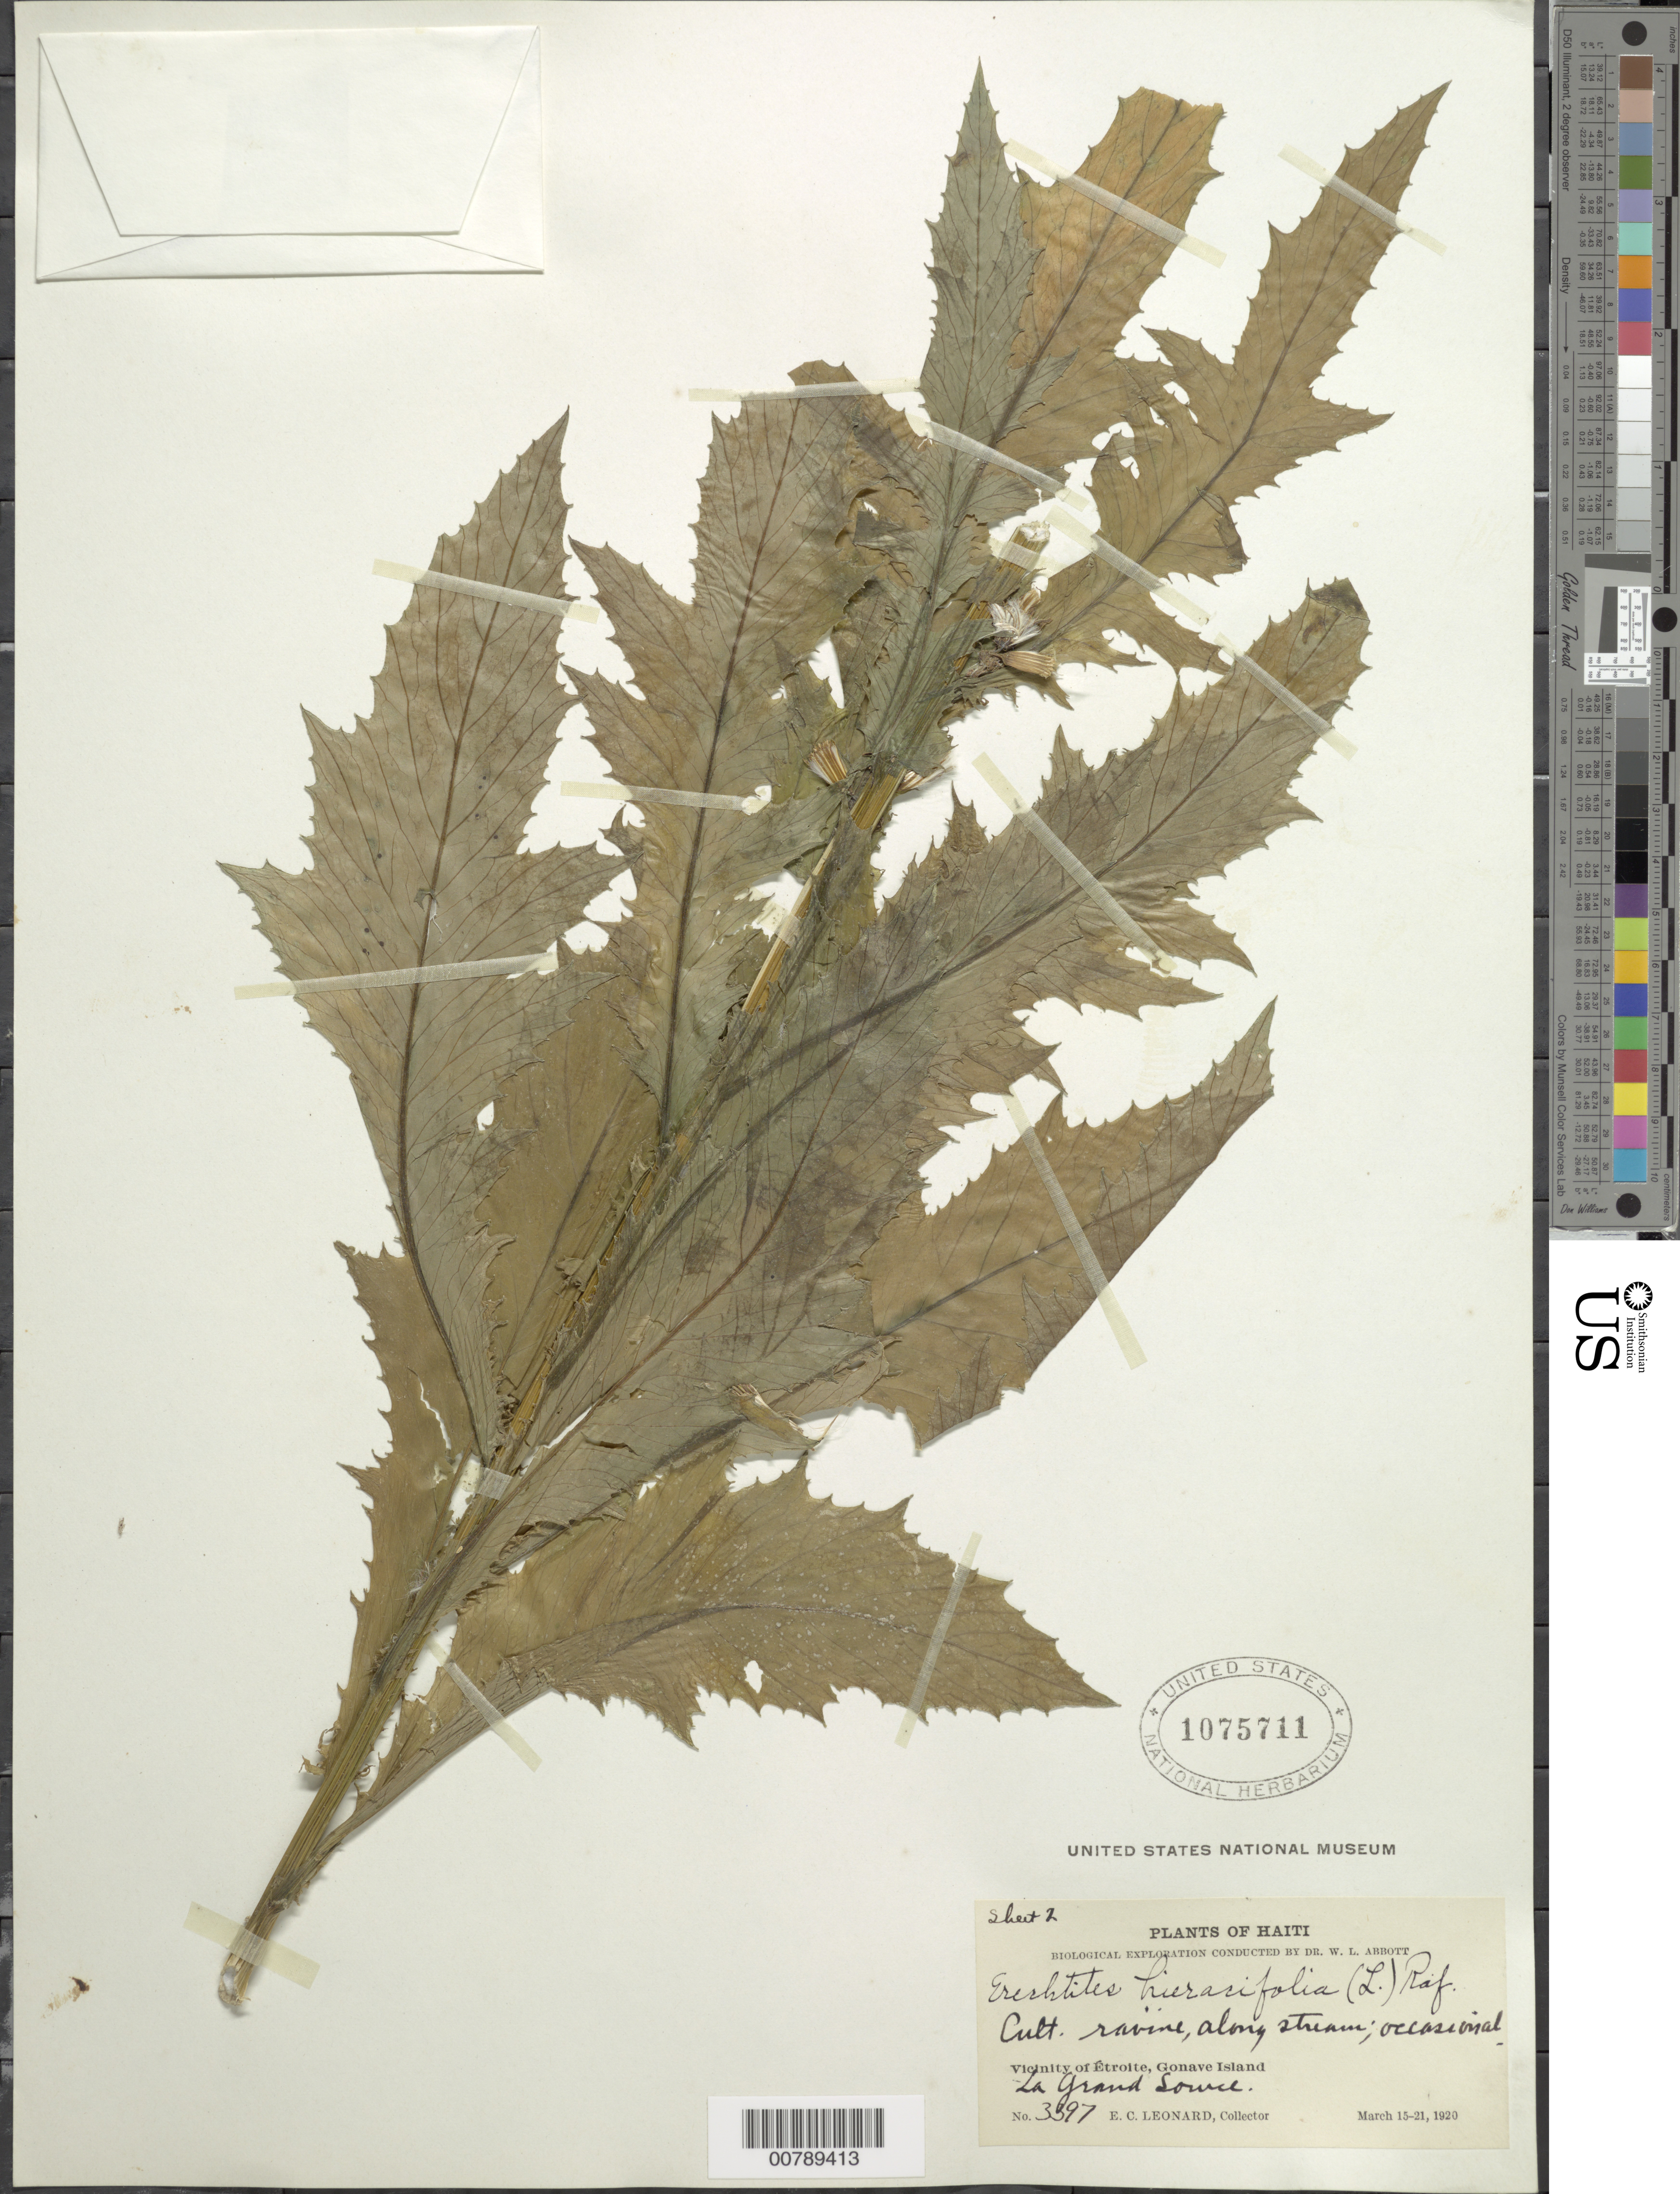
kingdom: Plantae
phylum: Tracheophyta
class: Magnoliopsida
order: Asterales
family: Asteraceae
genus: Erechtites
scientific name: Erechtites hieraciifolius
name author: (L.) Raf. ex DC.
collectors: E. C. Leonard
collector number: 3397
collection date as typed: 15 Mar 1920 to 21 Mar 1920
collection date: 1920-03-15/1920-03-21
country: Haiti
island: Hispaniola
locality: Cult. ravine, along stream. Vicinity of Étroite, Gonave Island. La Grand Source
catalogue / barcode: US 1075711